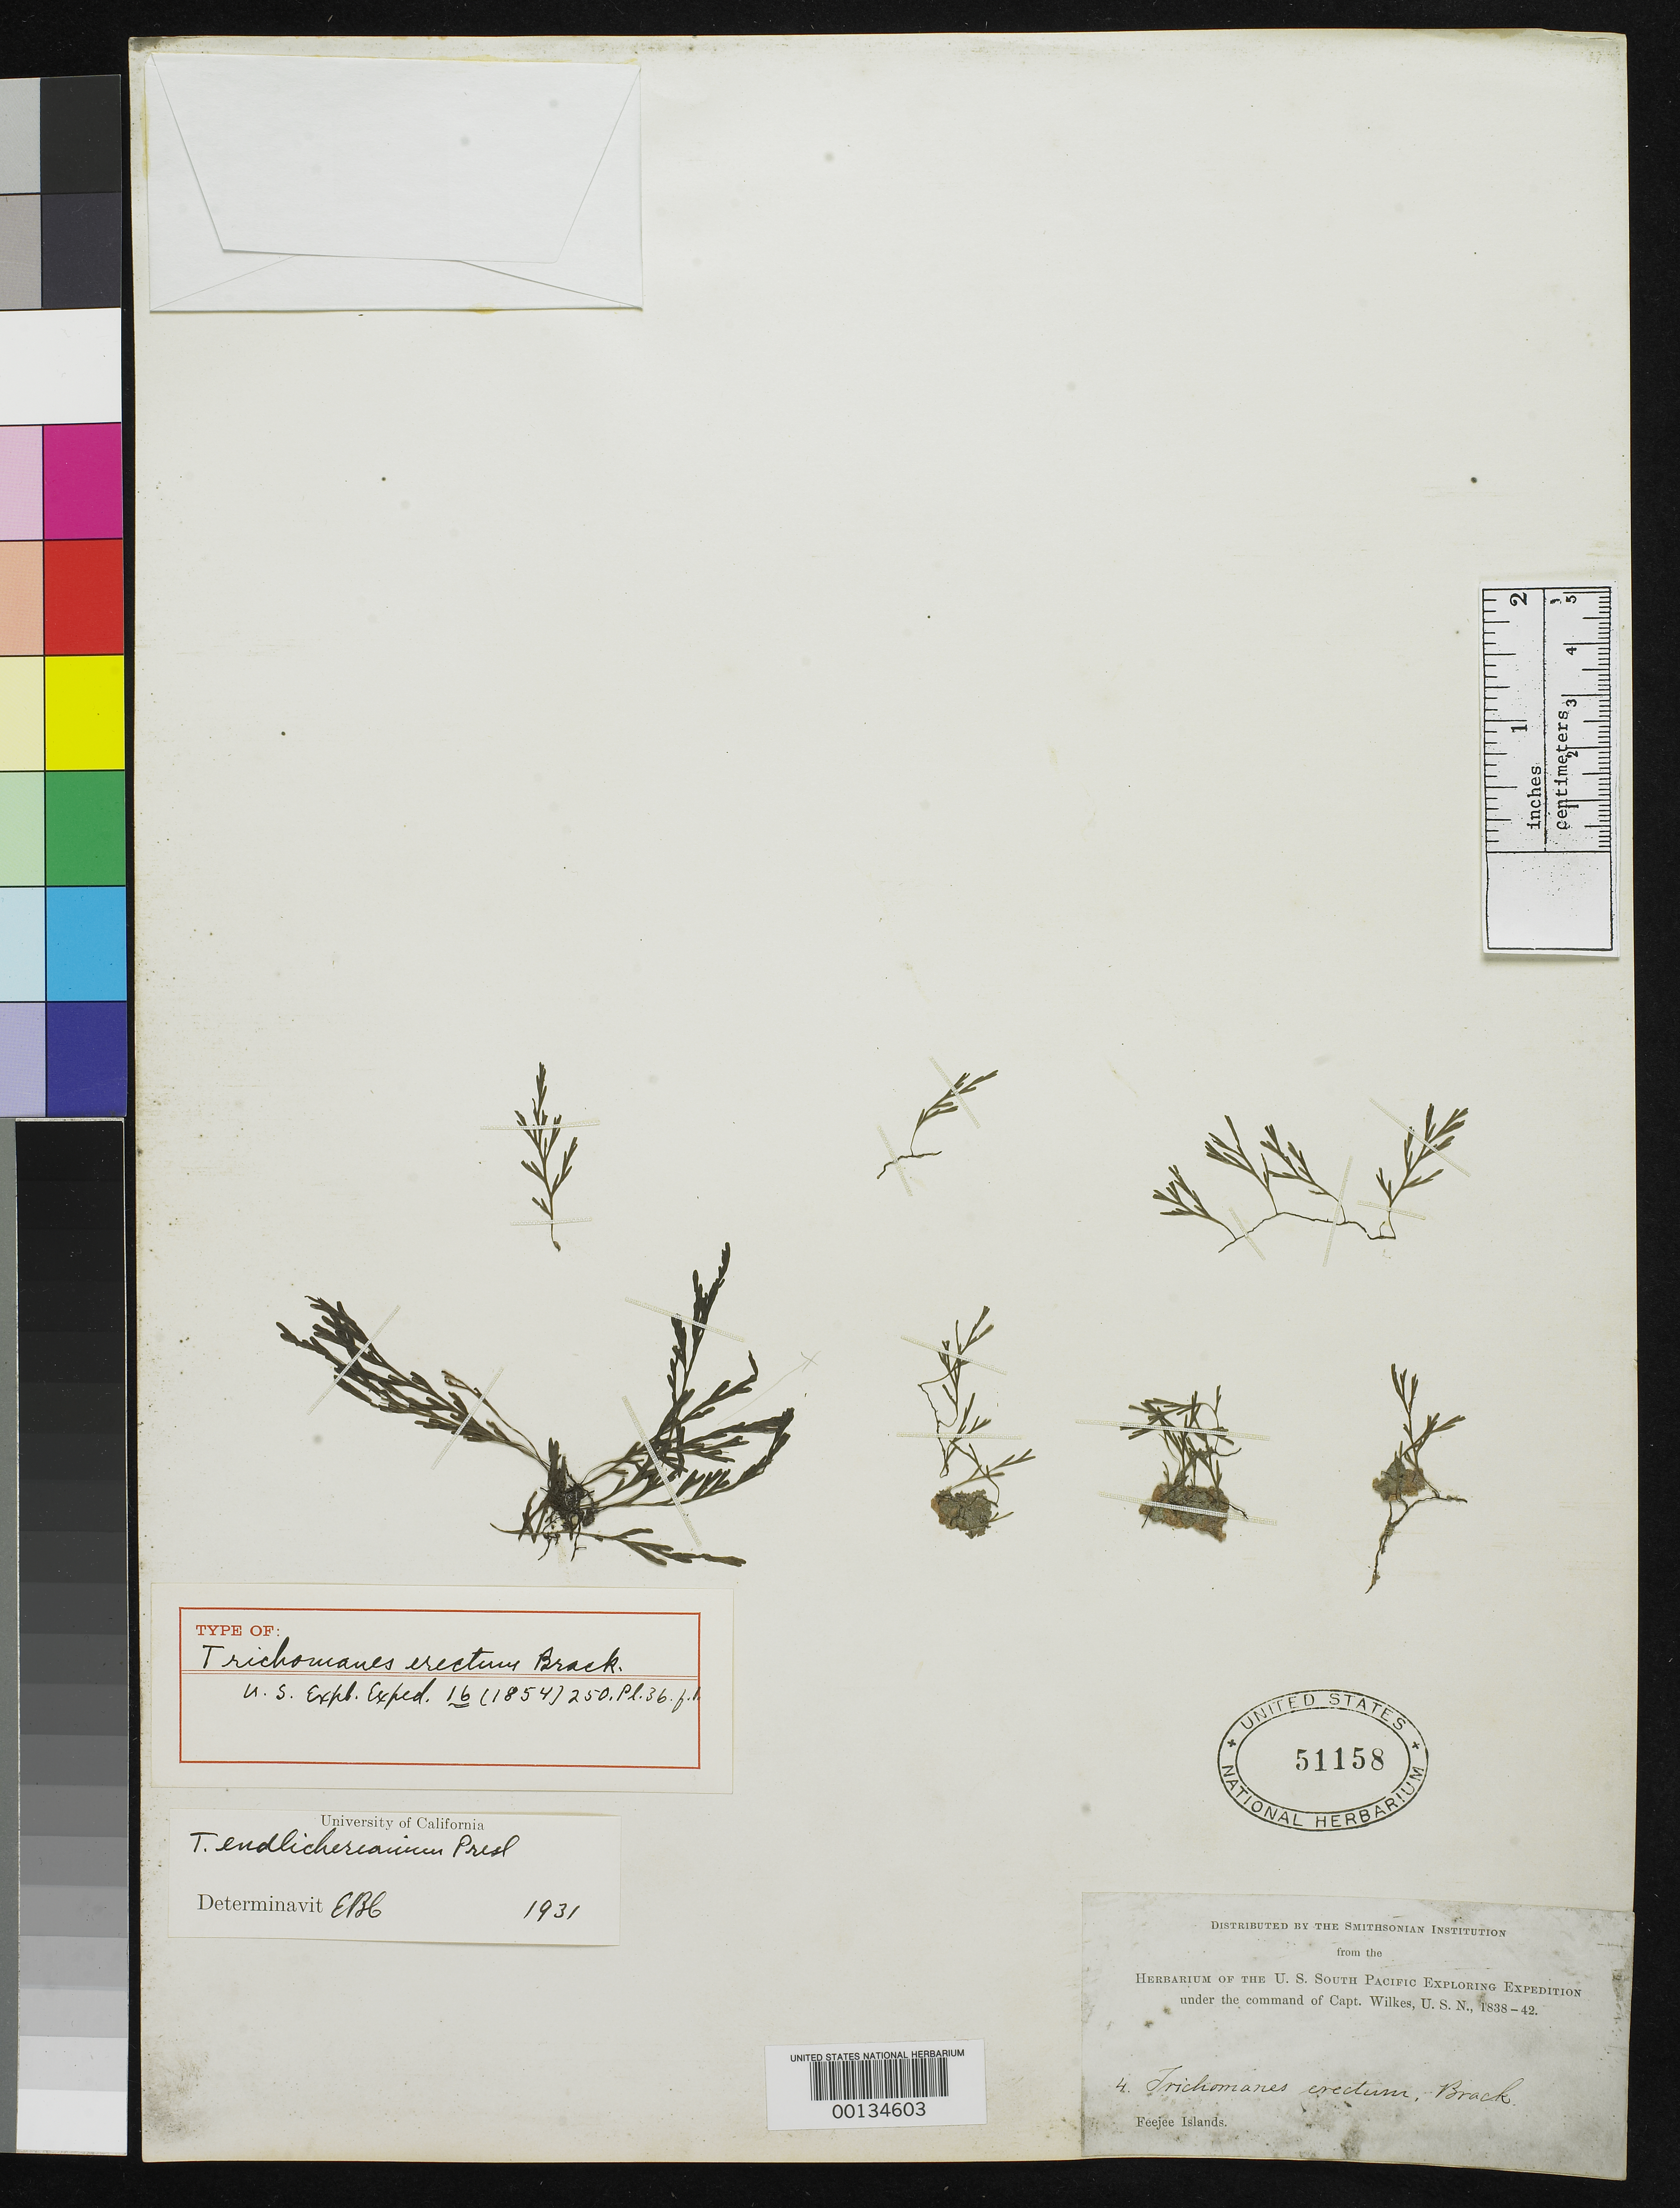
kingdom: Plantae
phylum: Tracheophyta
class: Polypodiopsida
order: Hymenophyllales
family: Hymenophyllaceae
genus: Trichomanes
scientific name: Trichomanes erectum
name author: Brack. in Wilkes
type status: Holotype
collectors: Wilkes Explor. Exped.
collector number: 4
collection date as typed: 1838 to -- --- 1842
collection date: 1838/1842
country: Fiji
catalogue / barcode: US 51158